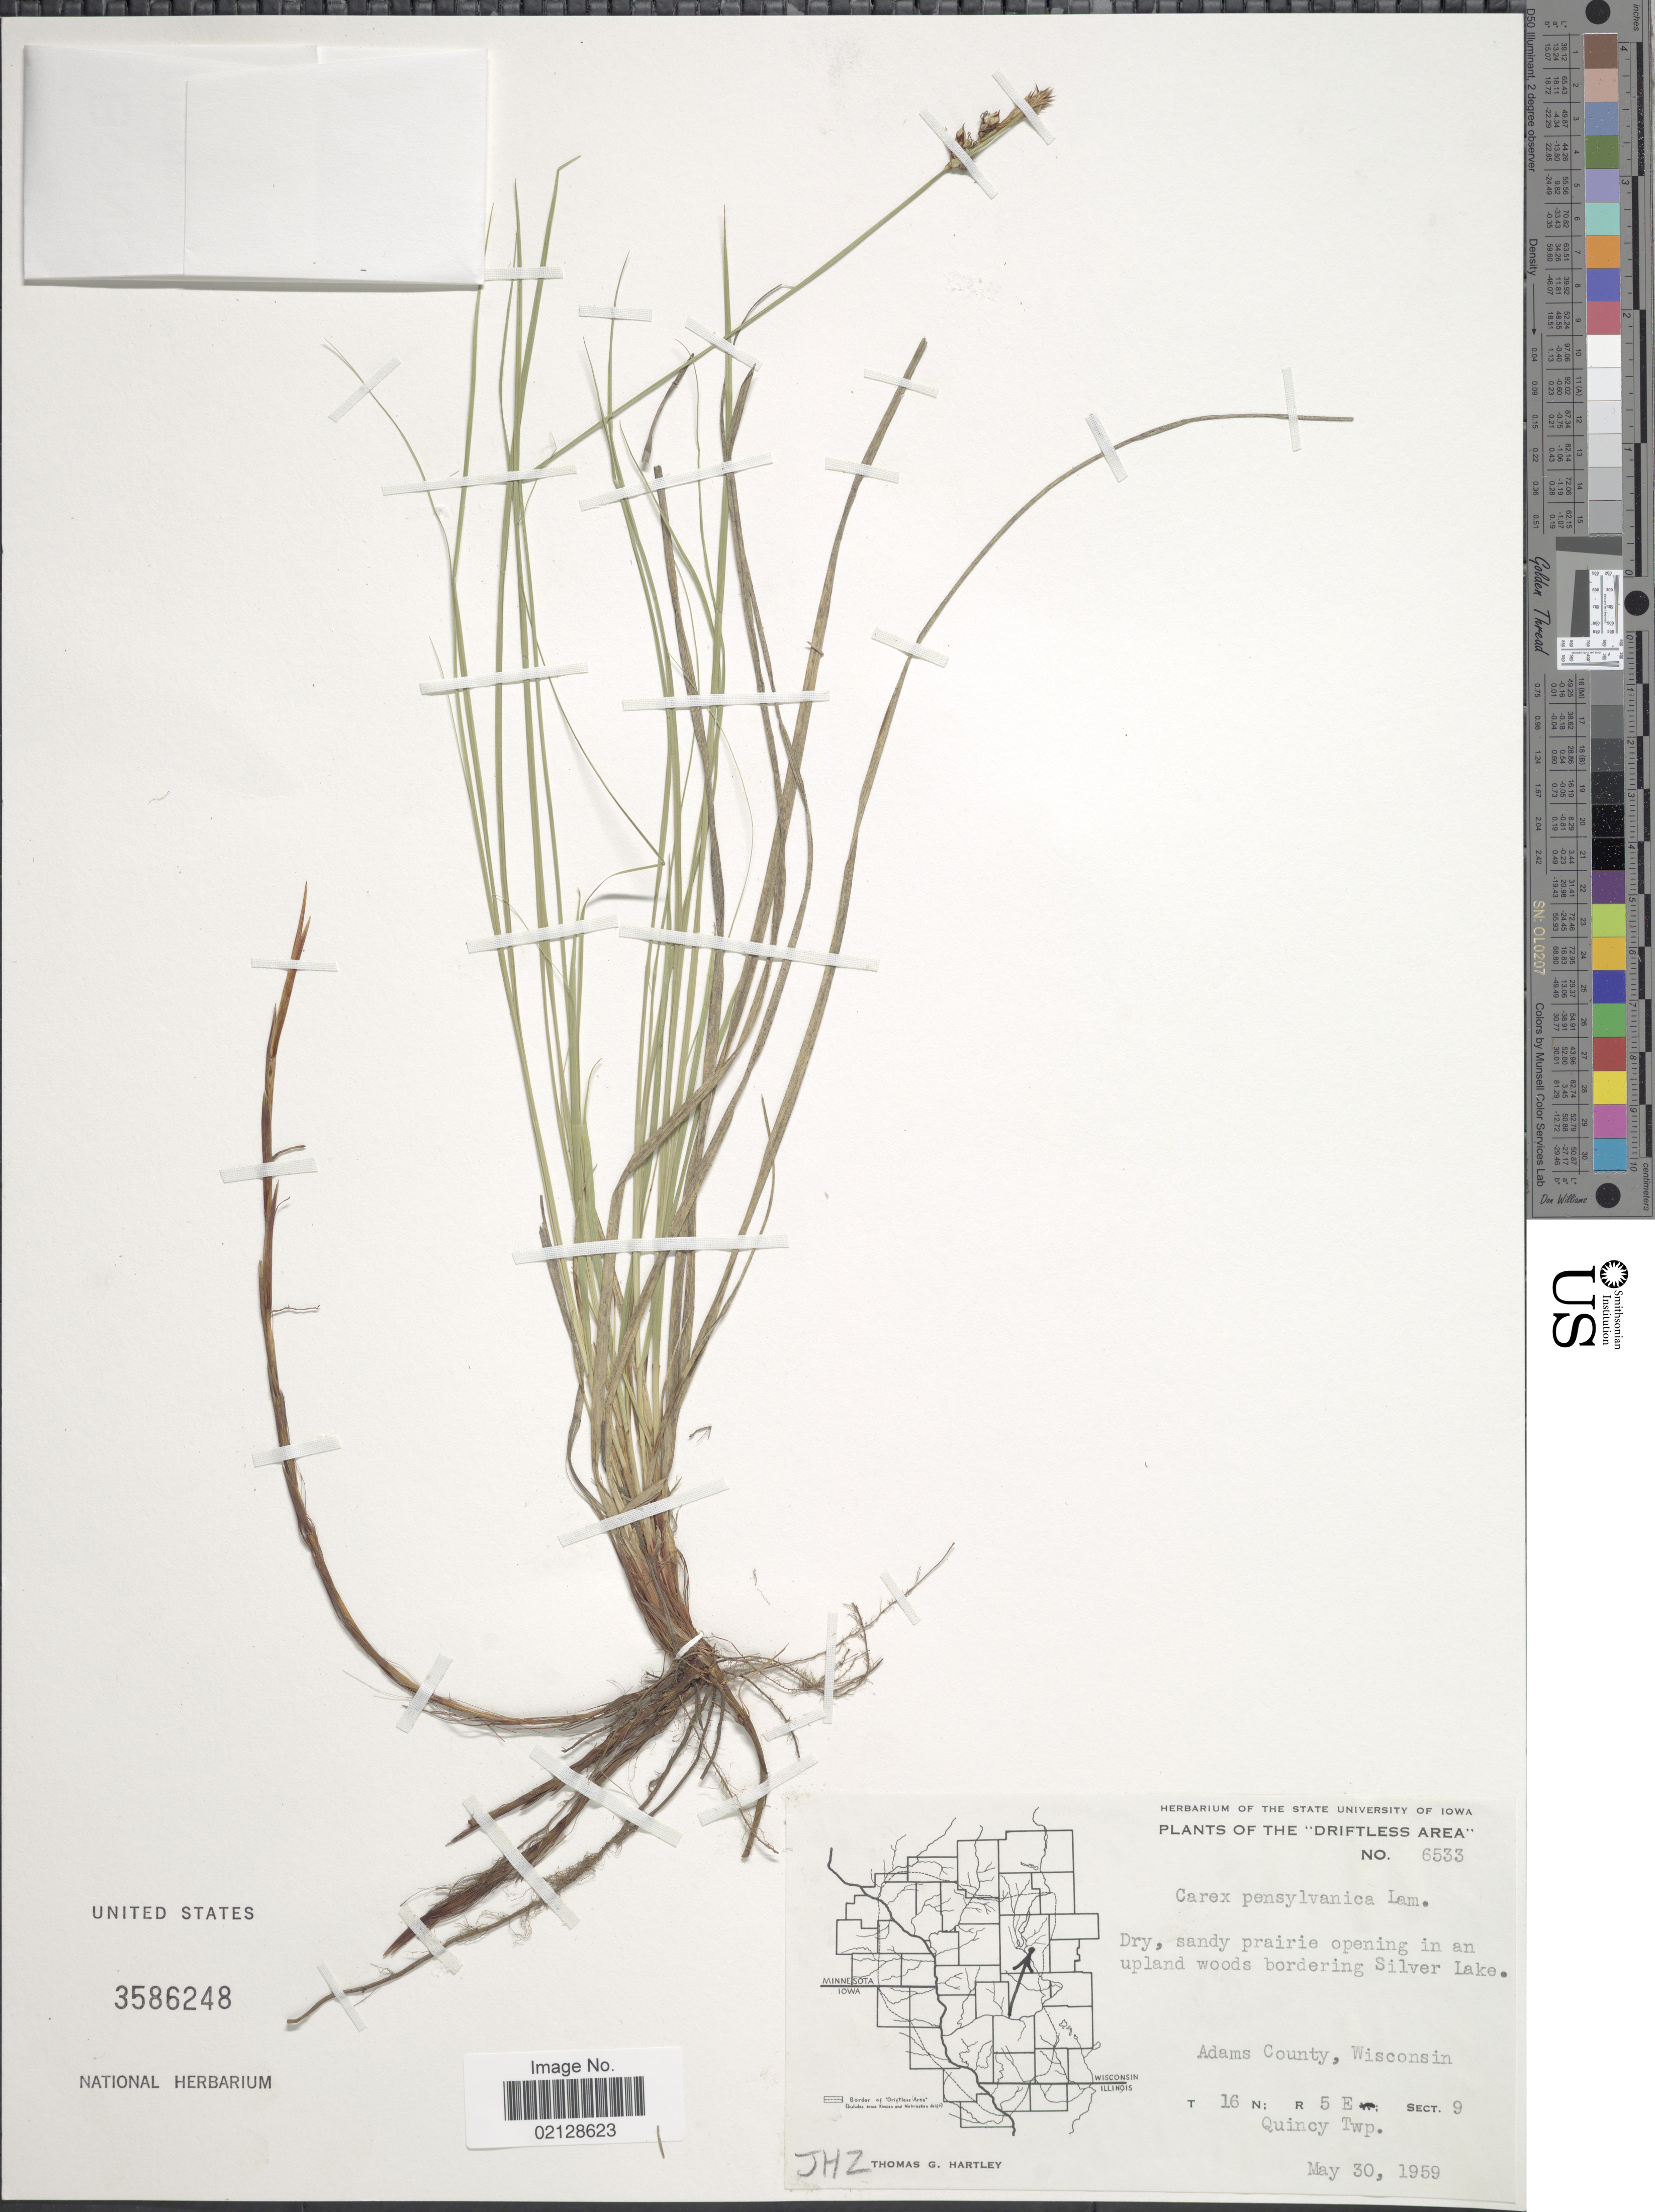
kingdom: Plantae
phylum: Tracheophyta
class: Liliopsida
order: Poales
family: Cyperaceae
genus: Carex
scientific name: Carex pensylvanica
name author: Lam.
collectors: T. G. Hartley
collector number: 6533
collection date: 1959-05-30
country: United States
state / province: Wisconsin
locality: The Driftless Area, Dry, sandy praierie opening in an upland woods bordering Silver Lake, Adams County, Wisconsin , T16N; R5E, Sect. 9, Quncy Twp.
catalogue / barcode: US 3586248